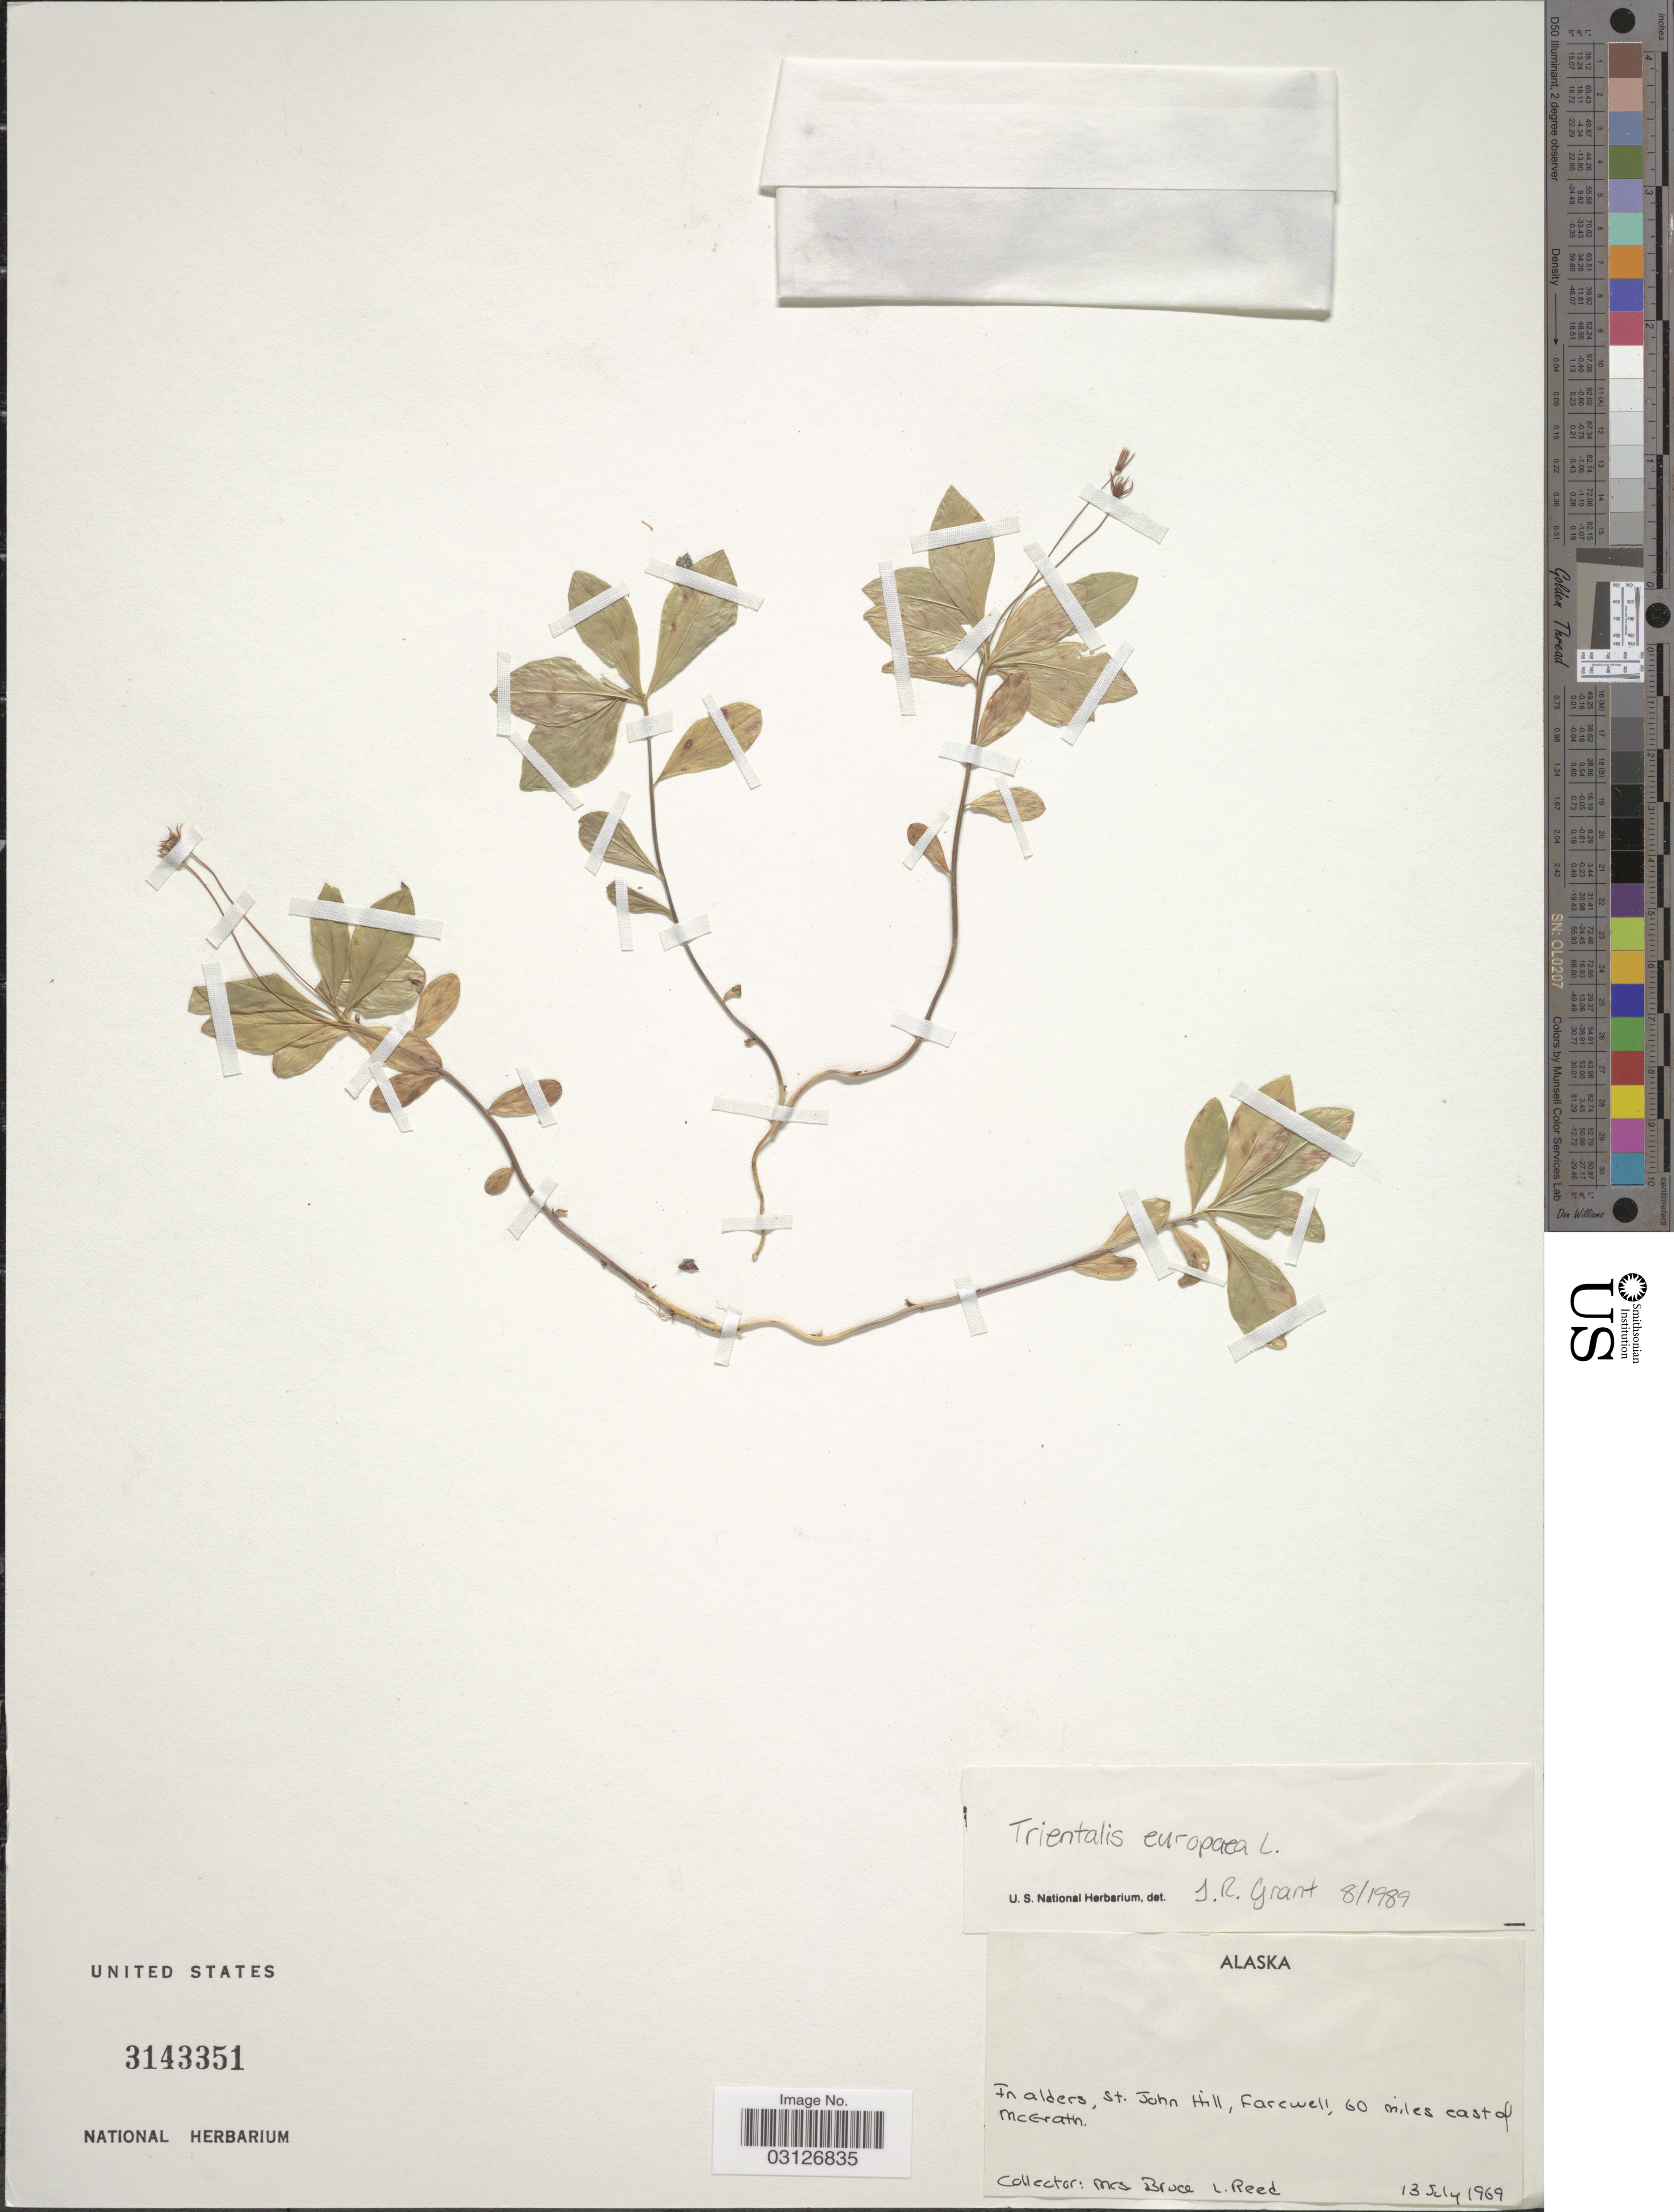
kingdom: Plantae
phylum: Tracheophyta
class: Magnoliopsida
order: Ericales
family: Primulaceae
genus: Trientalis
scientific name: Trientalis europaea subsp. arctica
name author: (Fisch. ex Hook.) Hultén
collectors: B. Reed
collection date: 1969-07-13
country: United States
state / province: Alaska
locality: In alders, St. John Hill, Farewell, 60 miles east of McGrath.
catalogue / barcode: US 3143351